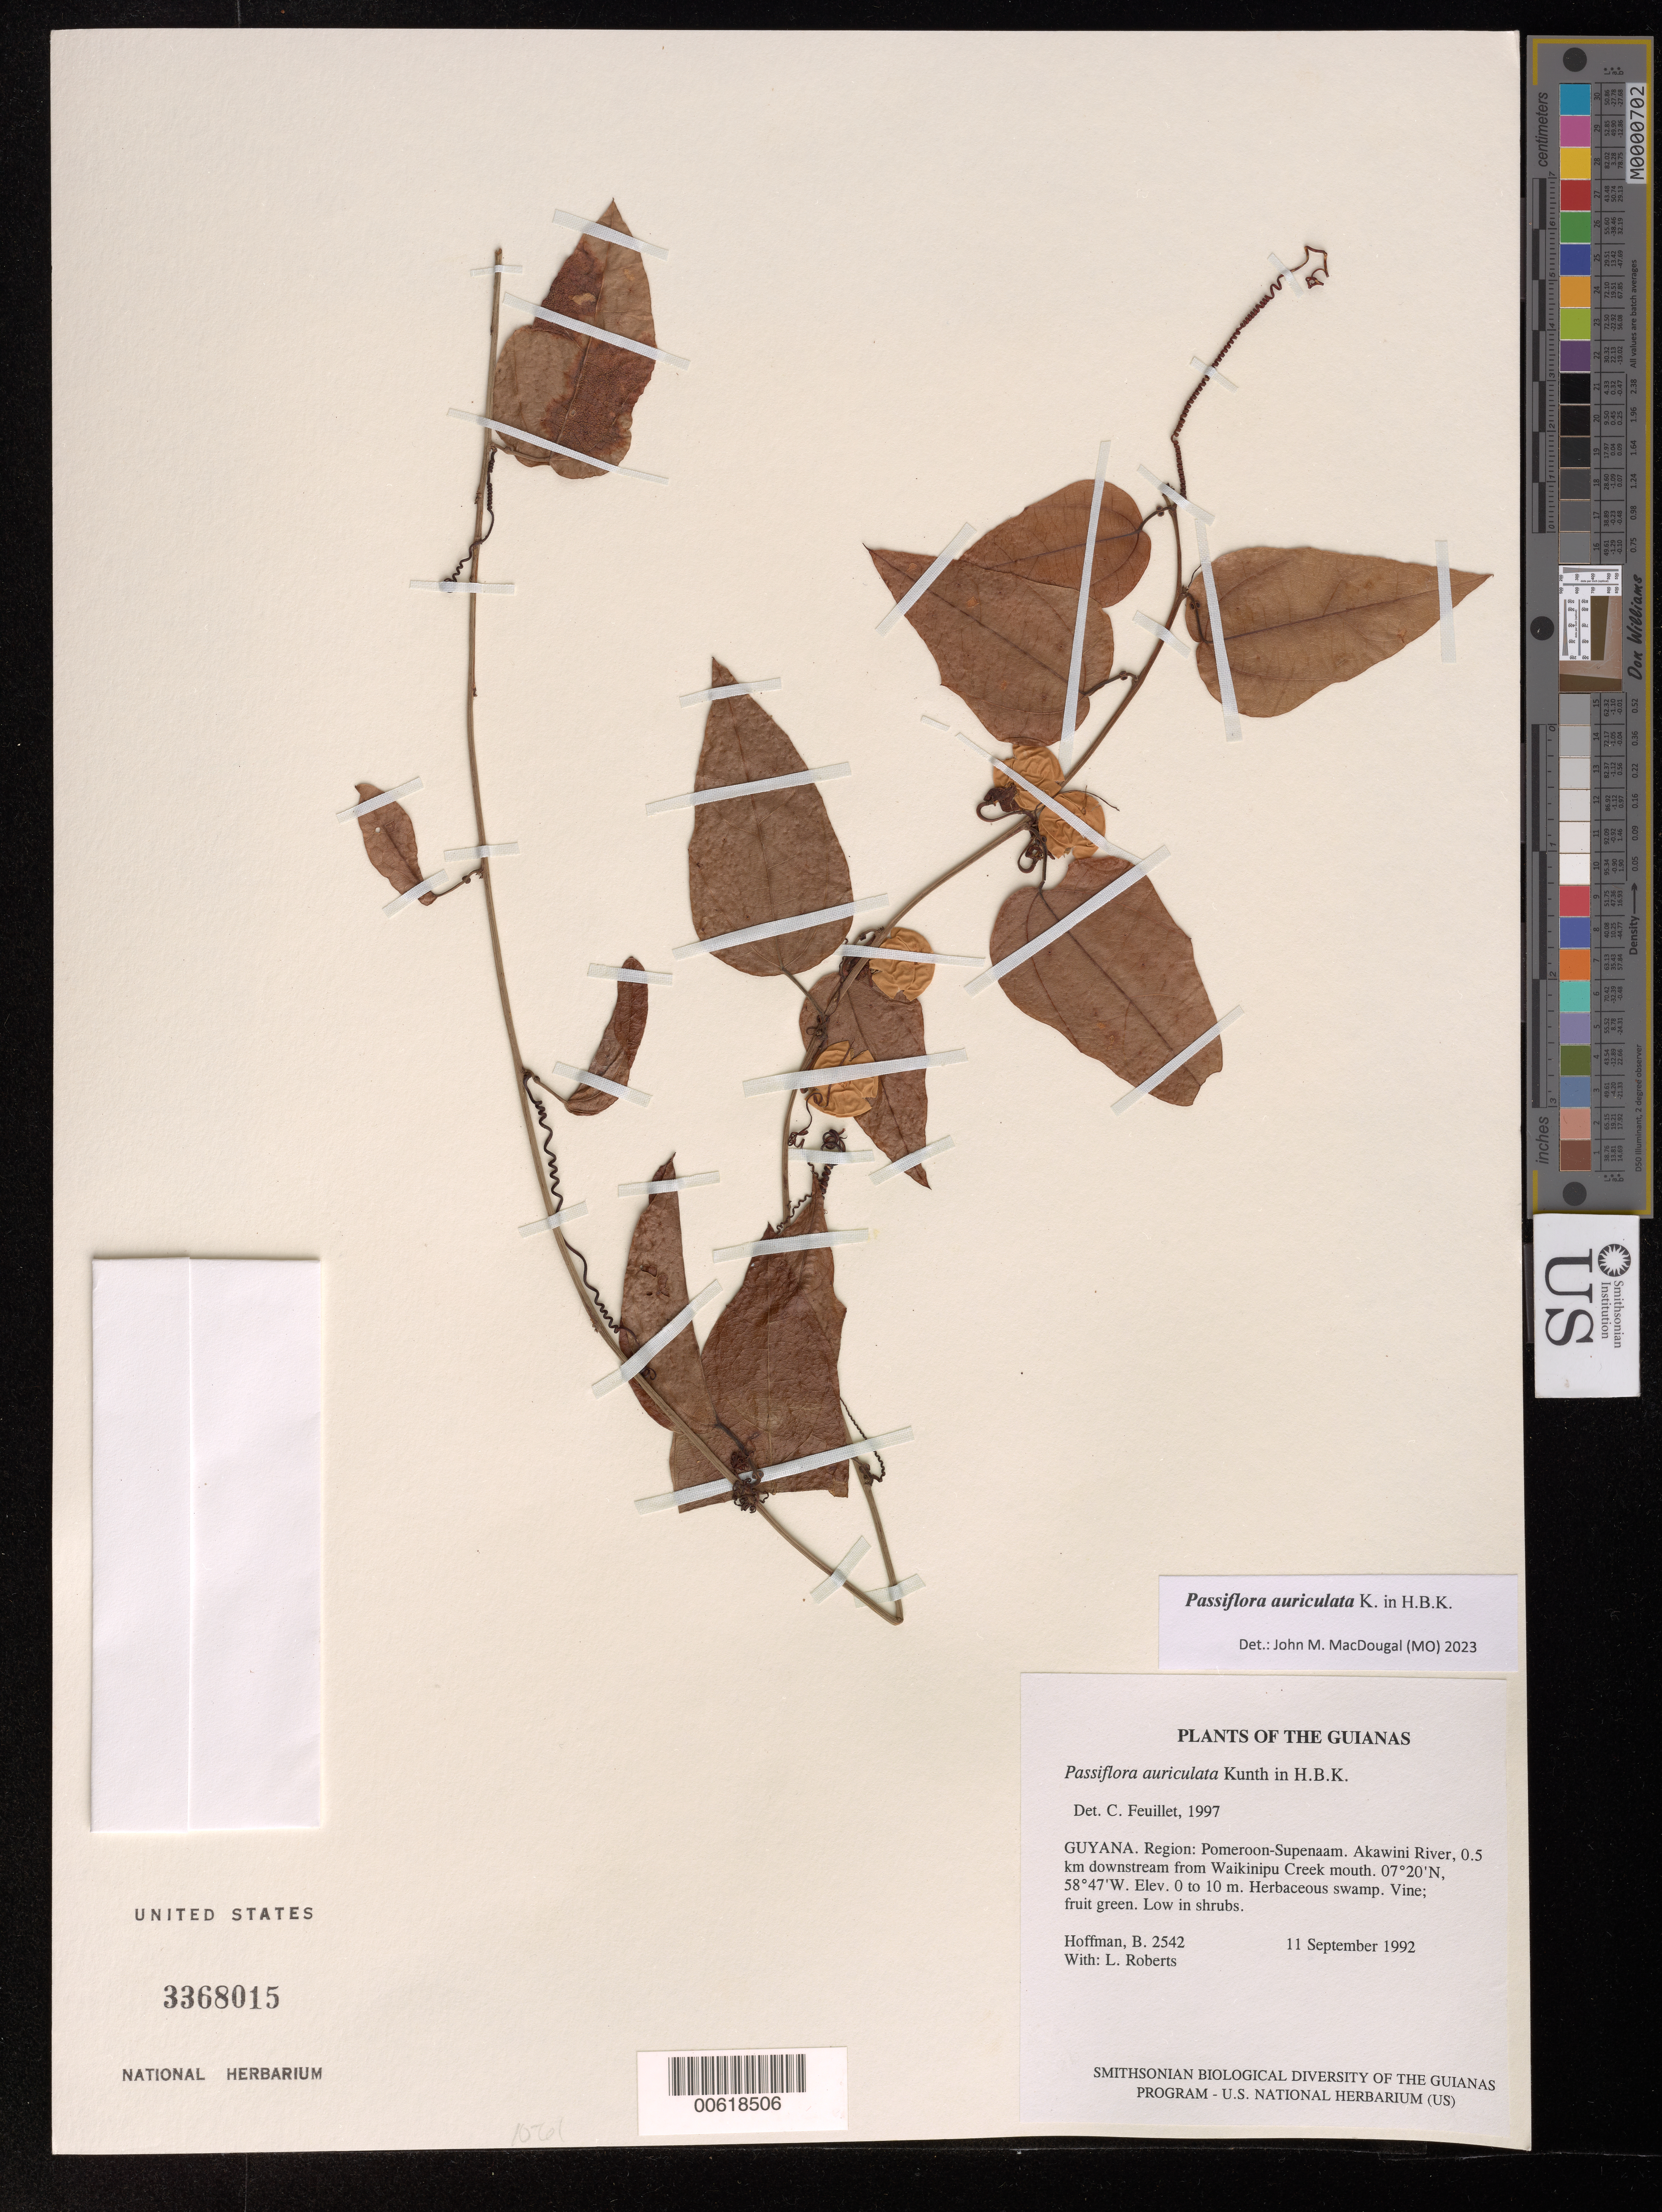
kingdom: Plantae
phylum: Tracheophyta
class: Magnoliopsida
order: Malpighiales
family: Passifloraceae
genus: Passiflora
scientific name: Passiflora auriculata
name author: Kunth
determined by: Feuillet, C.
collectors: B. Hoffman & L. Roberts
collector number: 2542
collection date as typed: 11 September 1992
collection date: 1992-09-11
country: Guyana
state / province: Pomeroon-Supenaam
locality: Akawini River, 0.5 km downstream from Waikinipu Creek mouth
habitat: Herbaceous swamp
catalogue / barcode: US 3368015